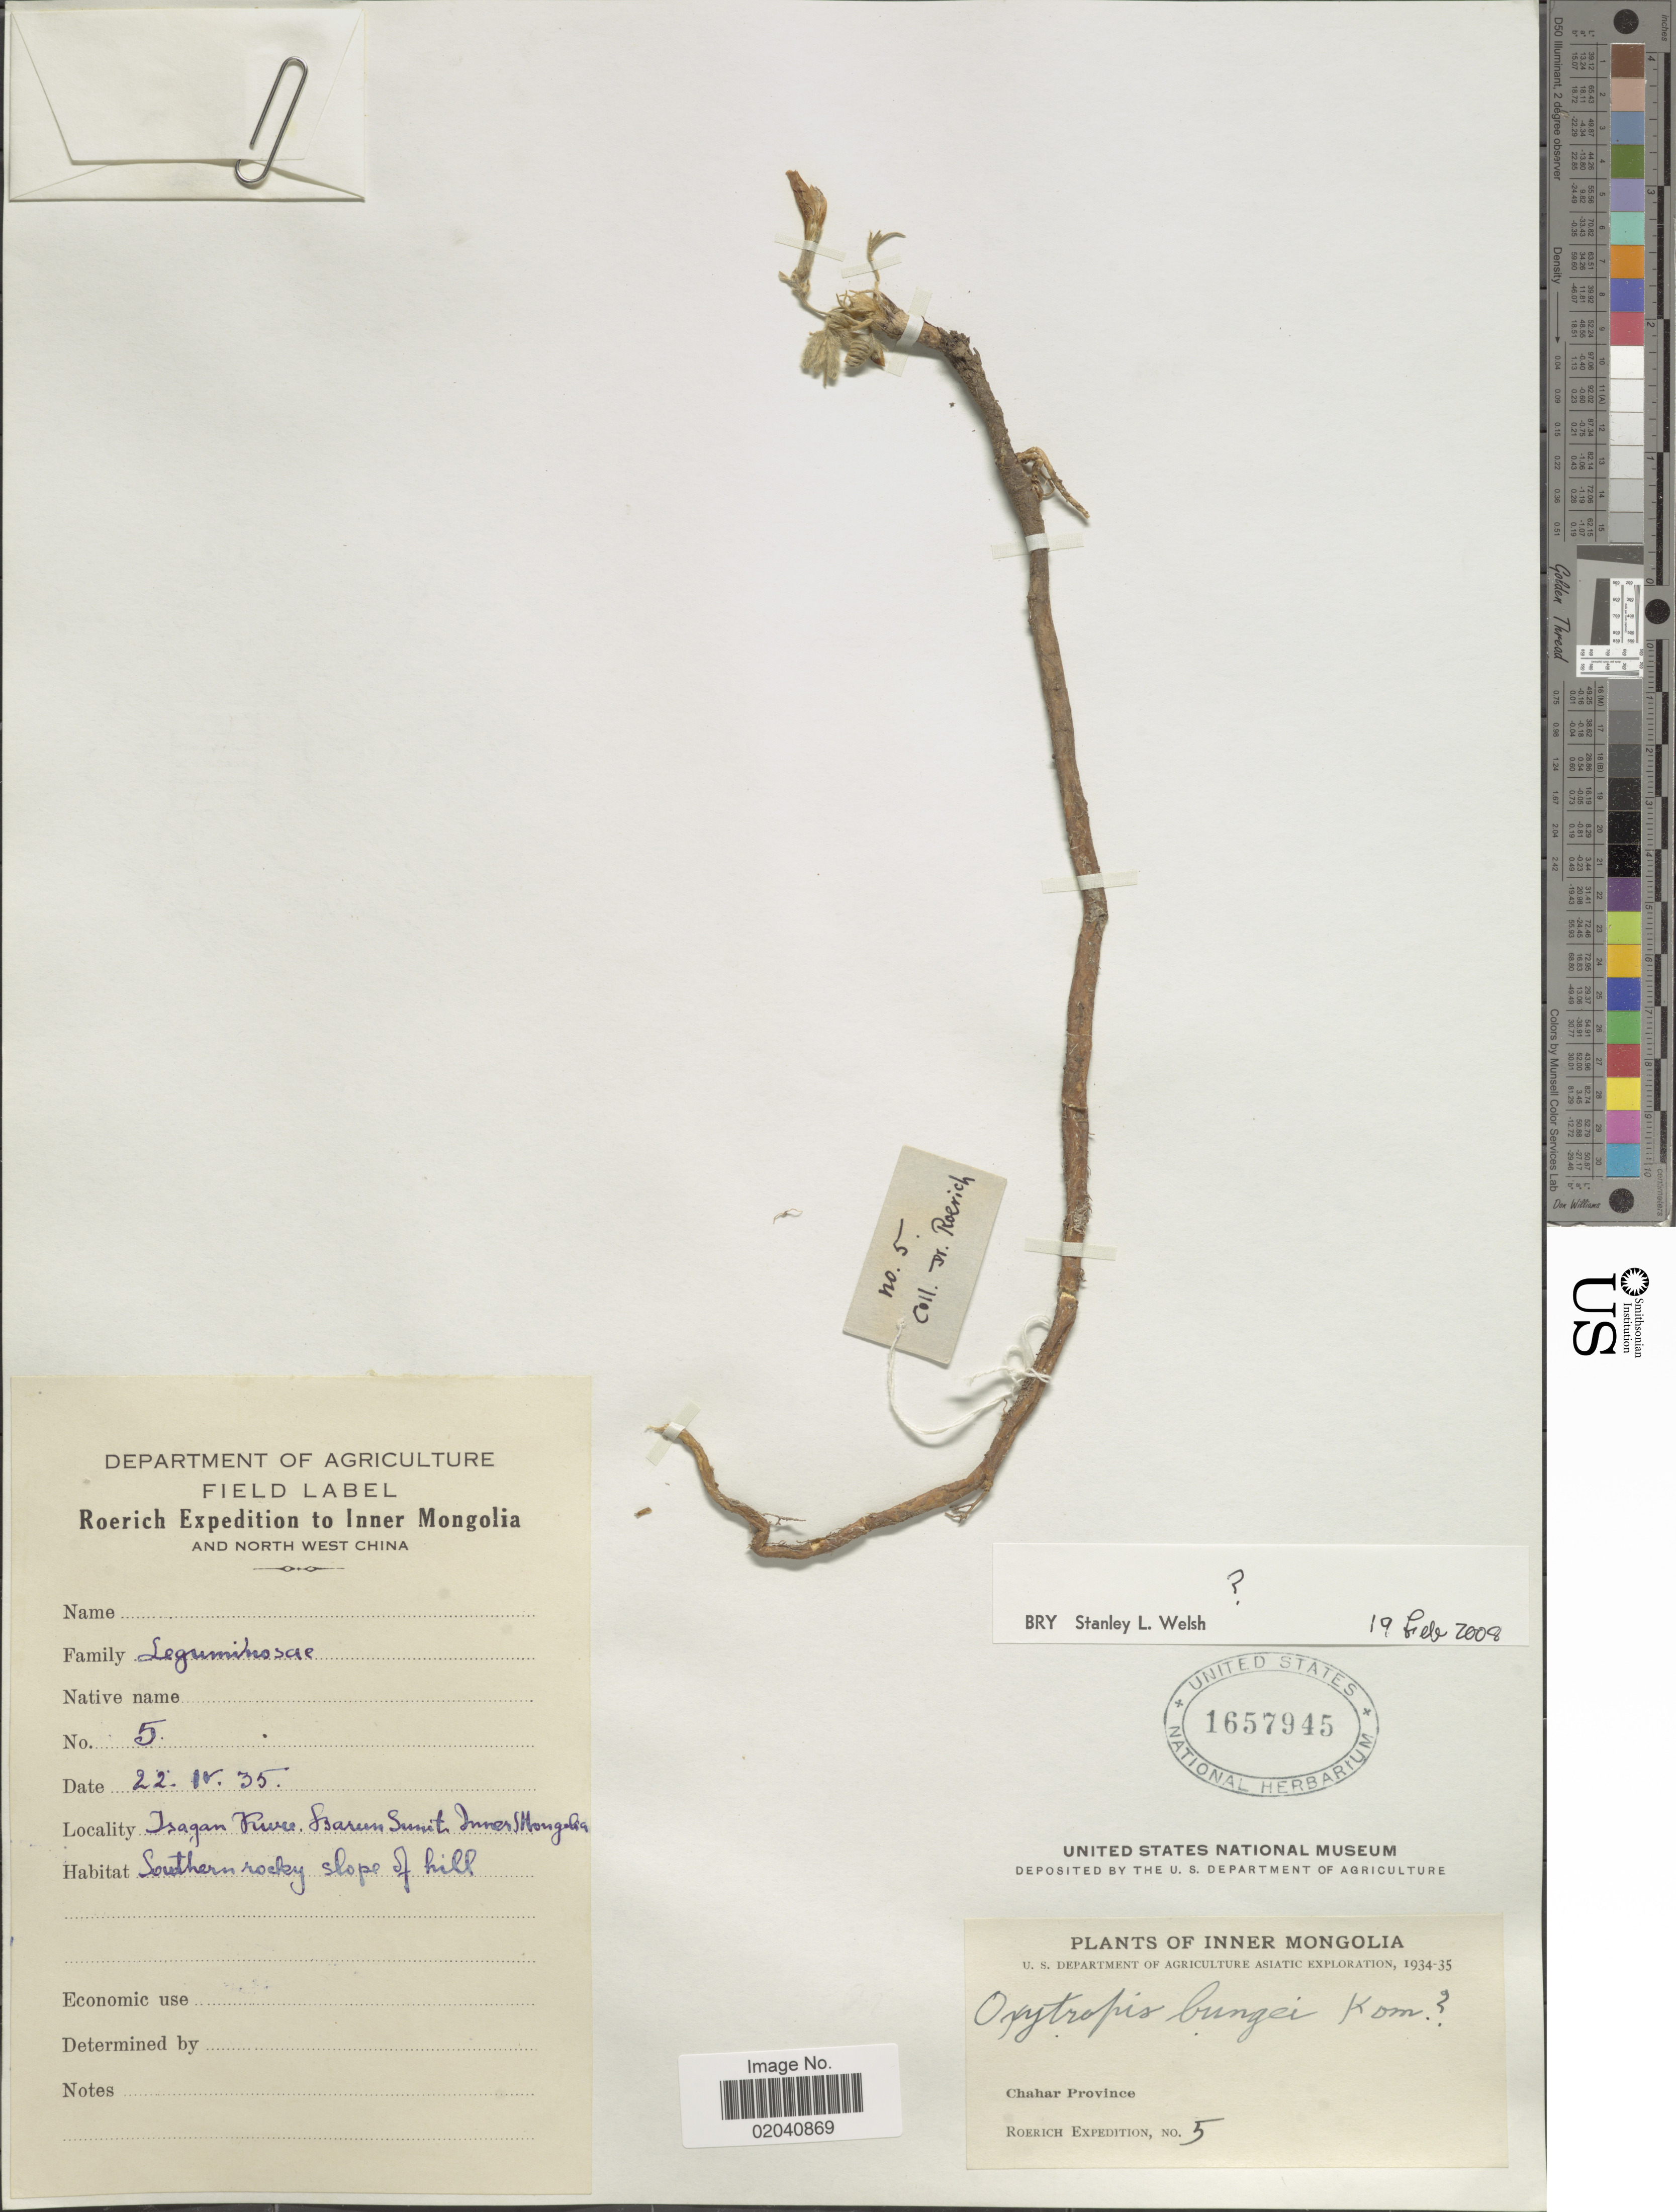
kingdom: Plantae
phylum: Tracheophyta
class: Magnoliopsida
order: Fabales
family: Fabaceae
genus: Oxytropis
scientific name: Oxytropis bungei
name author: Kom.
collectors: Roerich Expedition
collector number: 5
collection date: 1935-04-22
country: China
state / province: Nei Monggol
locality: Inner Mongolia and North West China, Chahar Province, Isagan River, Isarun Summit Inner S Mongolia, Southern rocky slope of hill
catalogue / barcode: US 1657945